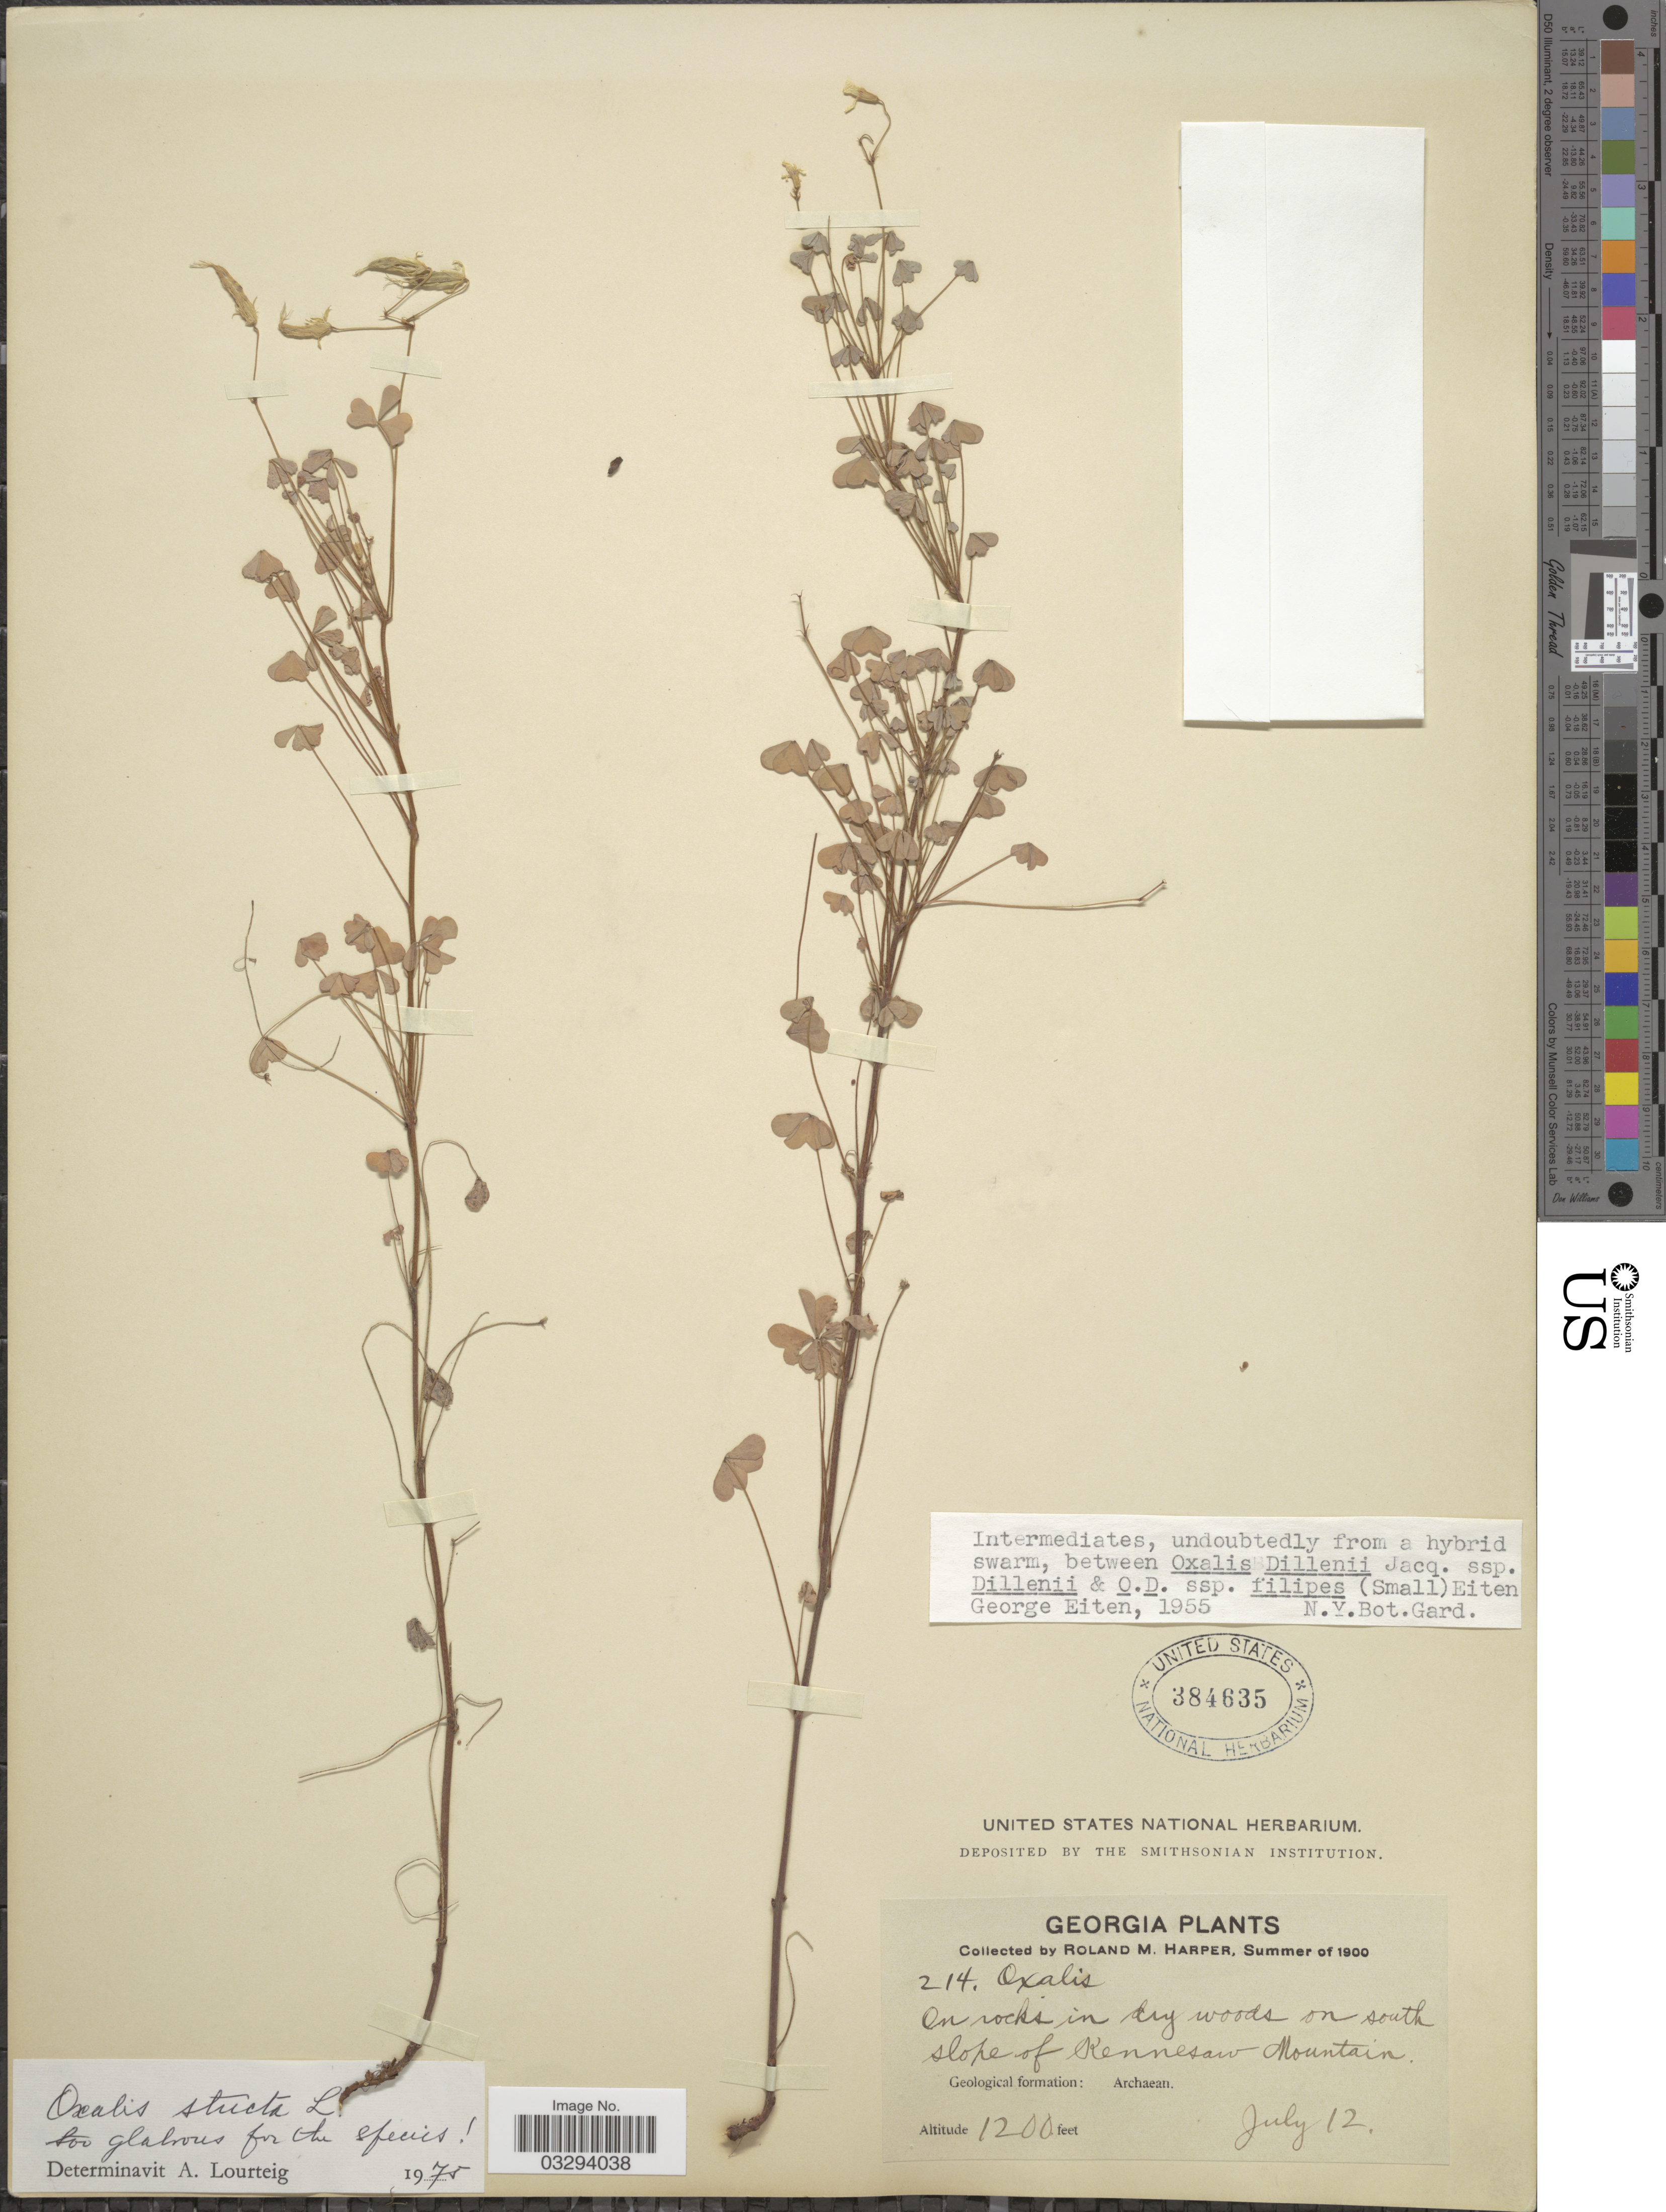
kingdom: Plantae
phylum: Tracheophyta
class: Magnoliopsida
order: Oxalidales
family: Oxalidaceae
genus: Oxalis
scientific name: Oxalis stricta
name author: L.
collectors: R. M. Harper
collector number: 214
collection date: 1900-07-12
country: United States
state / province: Georgia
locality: On rocks in dry woods on south slope of Kennesaw Mountain. Geological formation: Archaean.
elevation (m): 366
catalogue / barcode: US 384635